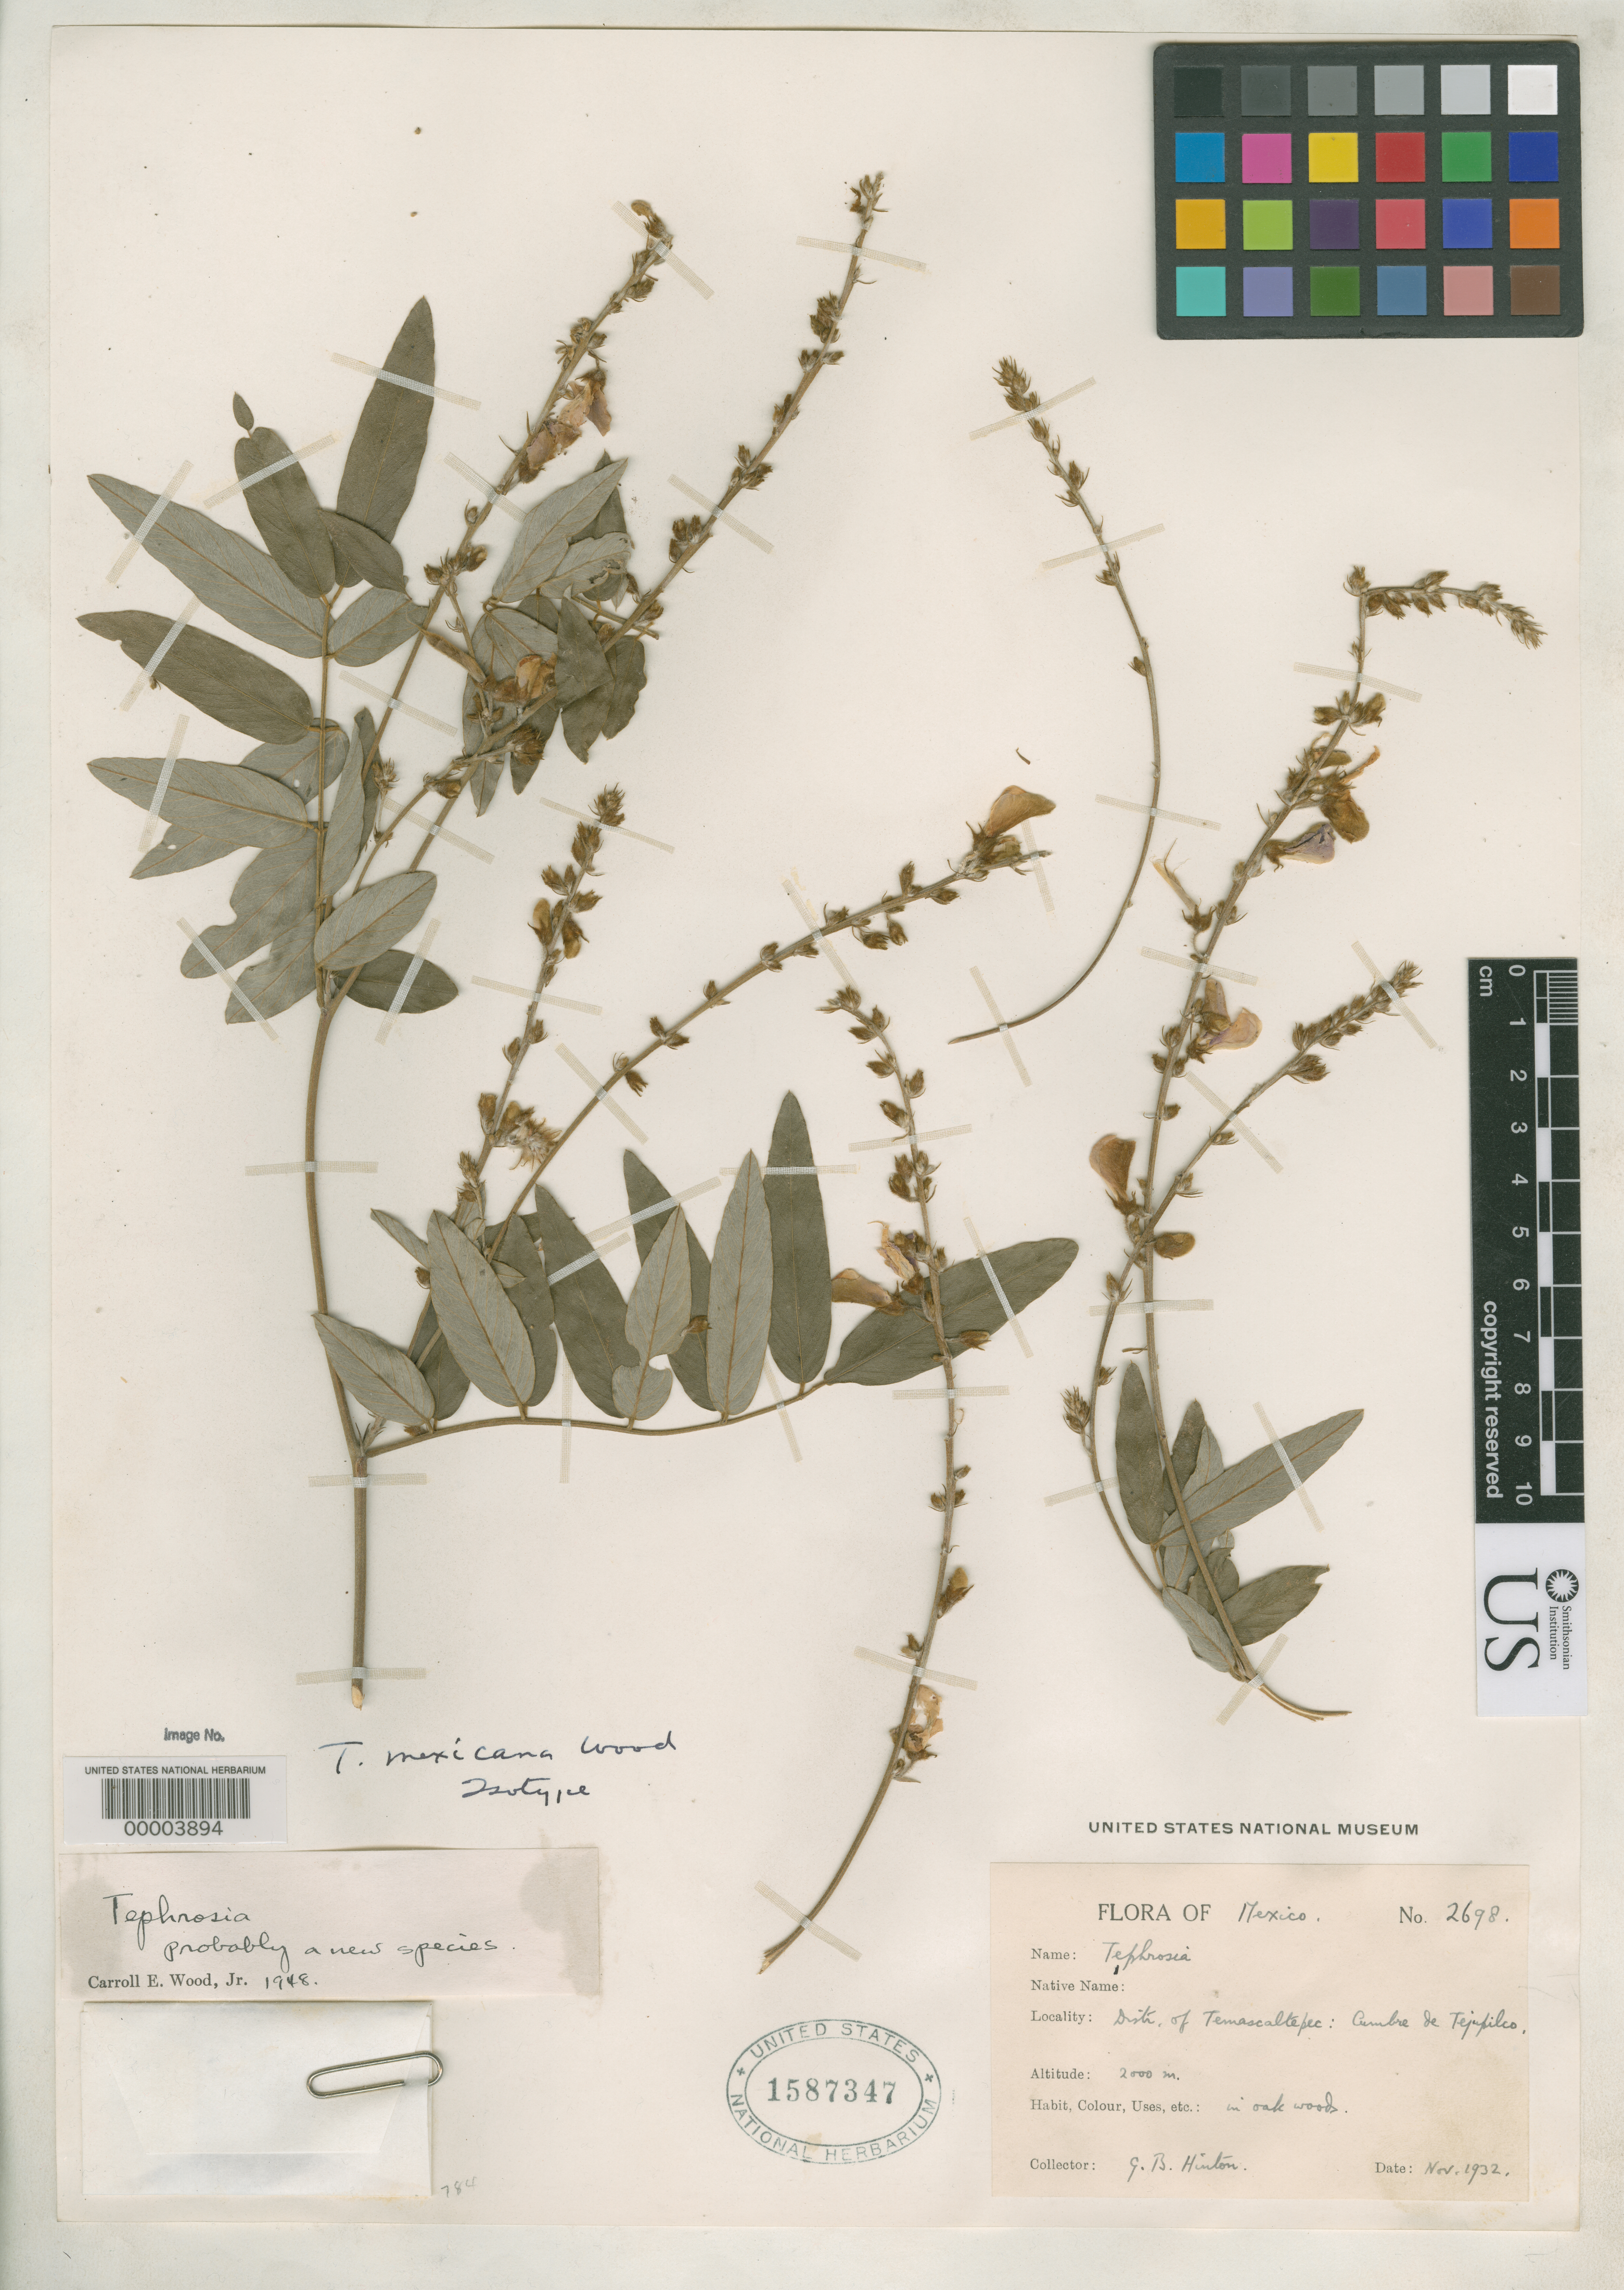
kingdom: Plantae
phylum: Tracheophyta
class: Magnoliopsida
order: Fabales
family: Fabaceae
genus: Tephrosia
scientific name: Tephrosia mexicana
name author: C.E. Wood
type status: Isotype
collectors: G. B. Hinton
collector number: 2698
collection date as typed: Nov 1932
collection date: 1932-11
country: Mexico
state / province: México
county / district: Temascaltepec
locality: Cumbre de Tejupilco.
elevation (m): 2000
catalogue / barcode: US 1587347